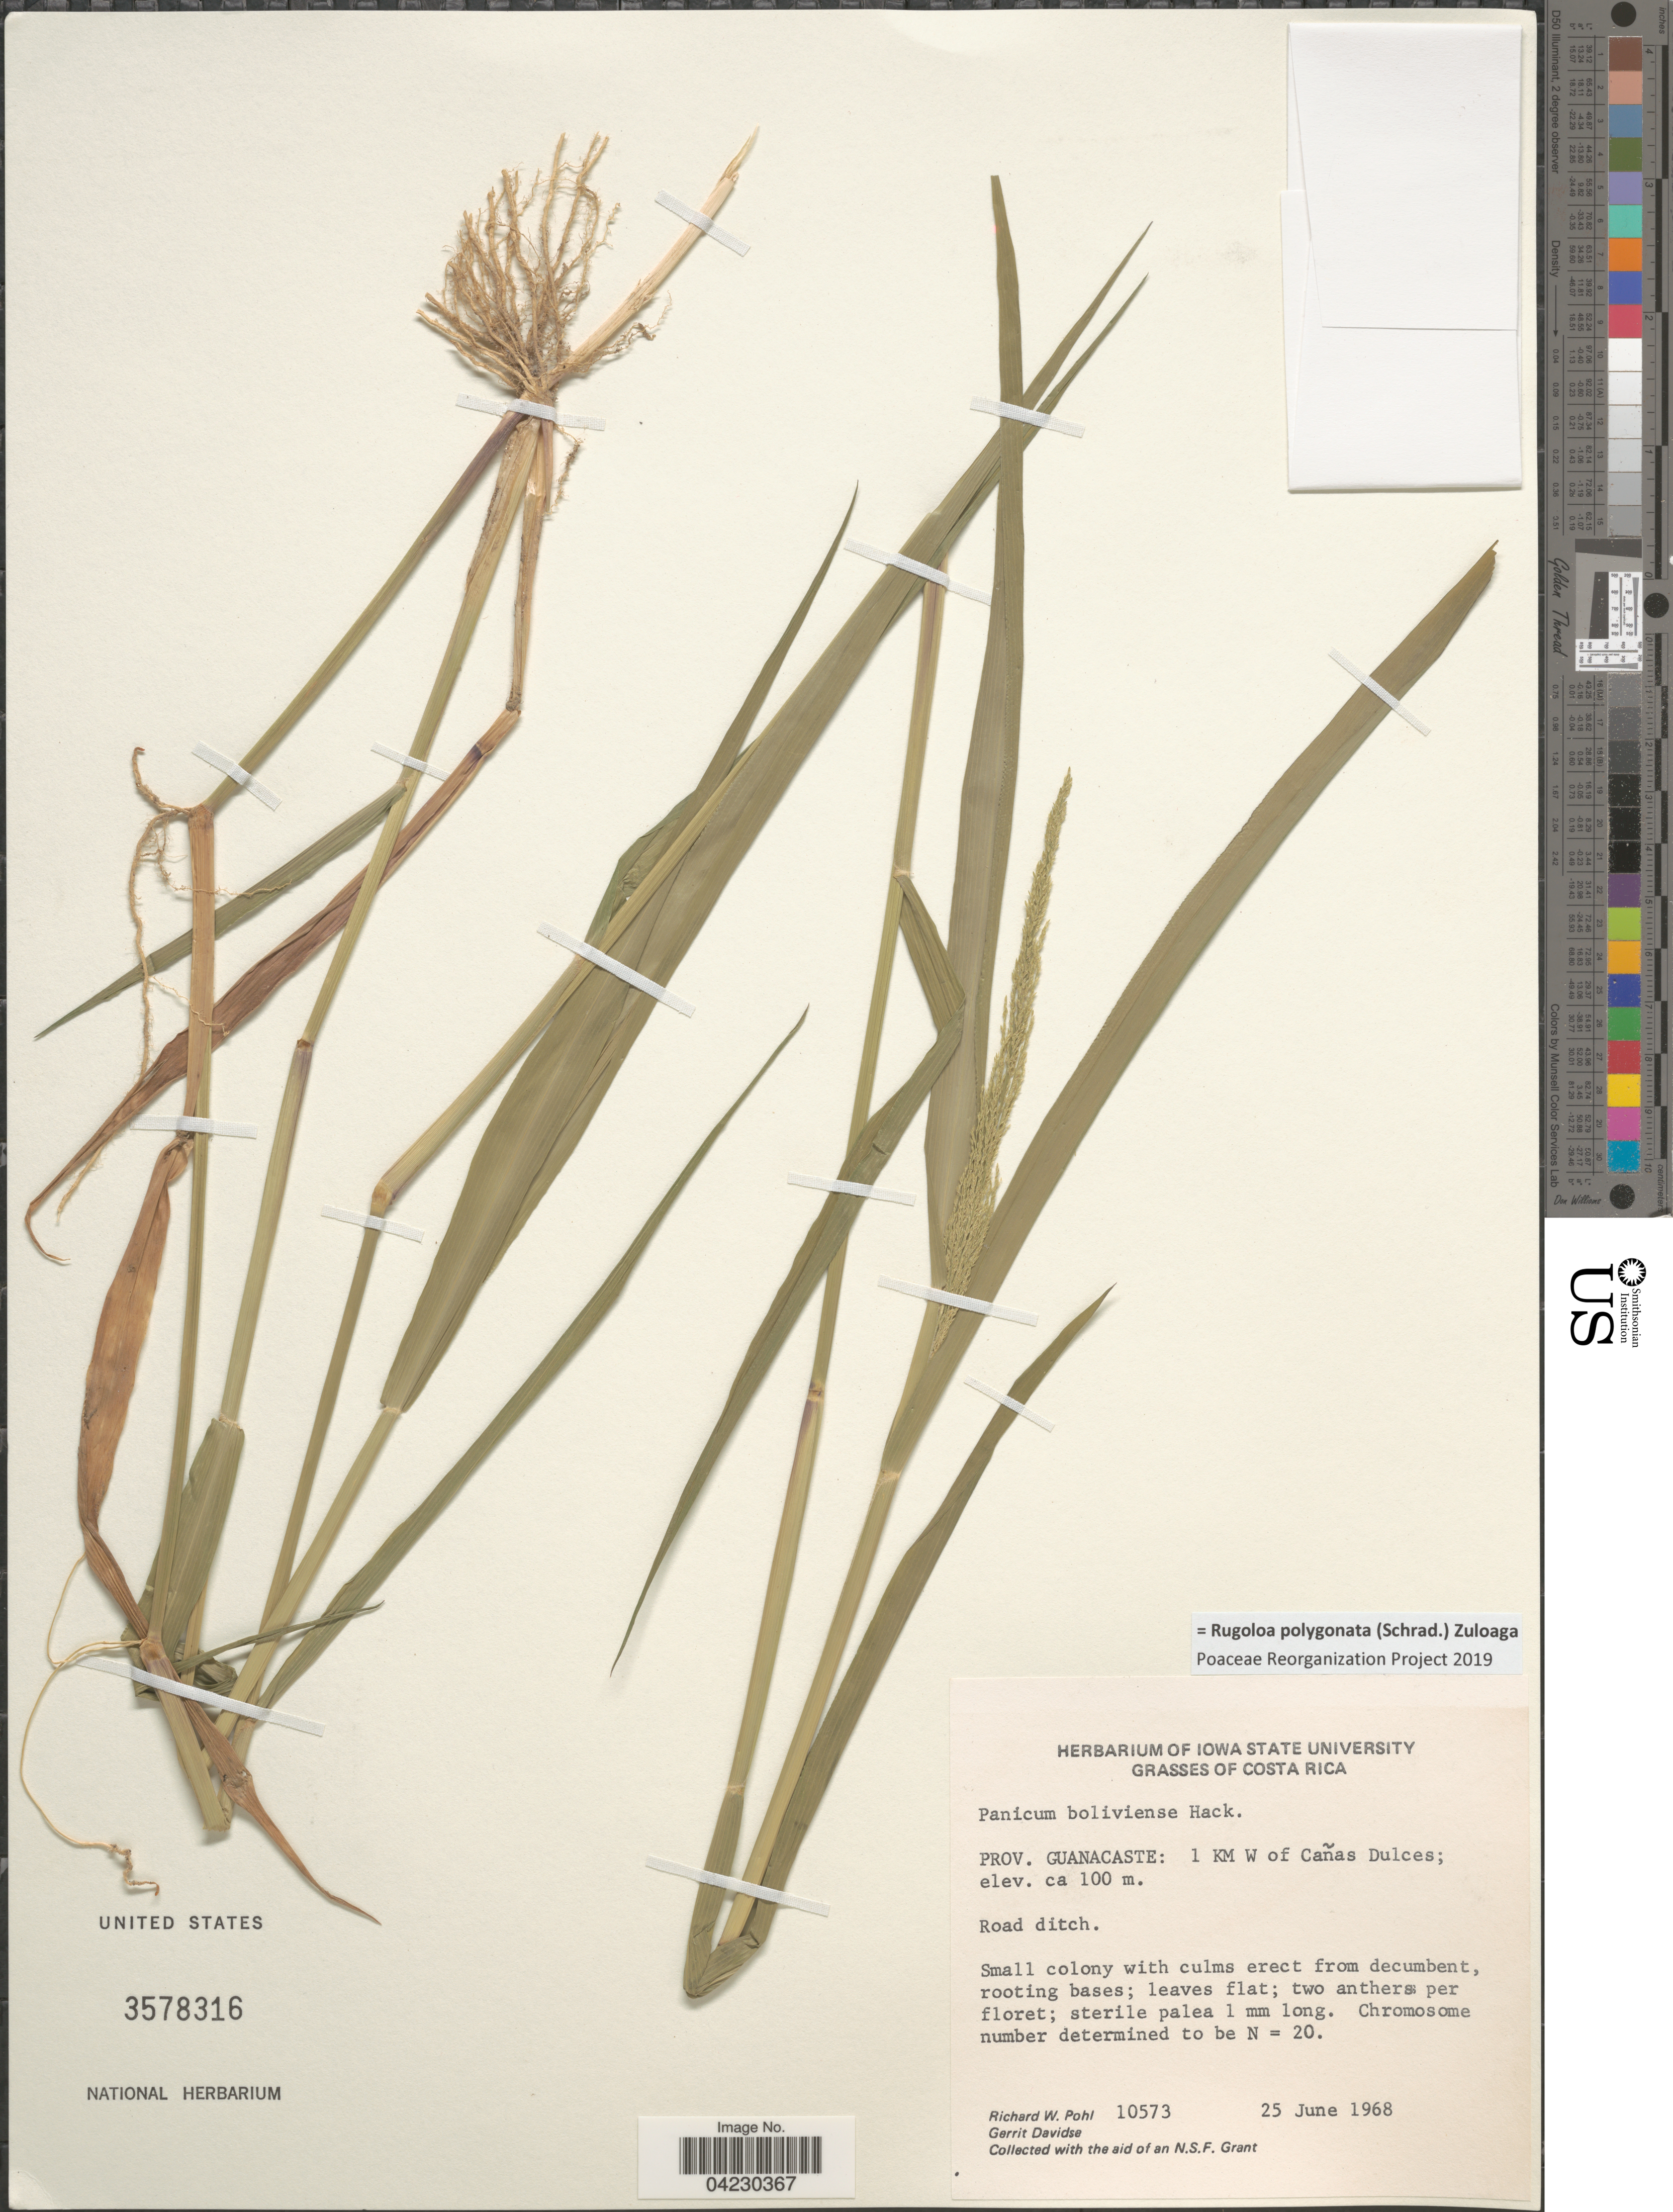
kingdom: Plantae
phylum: Tracheophyta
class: Liliopsida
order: Poales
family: Poaceae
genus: Rugoloa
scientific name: Rugoloa polygonata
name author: (Schrad.) Zuloaga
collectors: R. W. Pohl & G. Davidse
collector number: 10573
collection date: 1968-06-25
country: Costa Rica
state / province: Guanacaste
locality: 1 KM W of Cañas Dulces.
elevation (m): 1000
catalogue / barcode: US 3578316